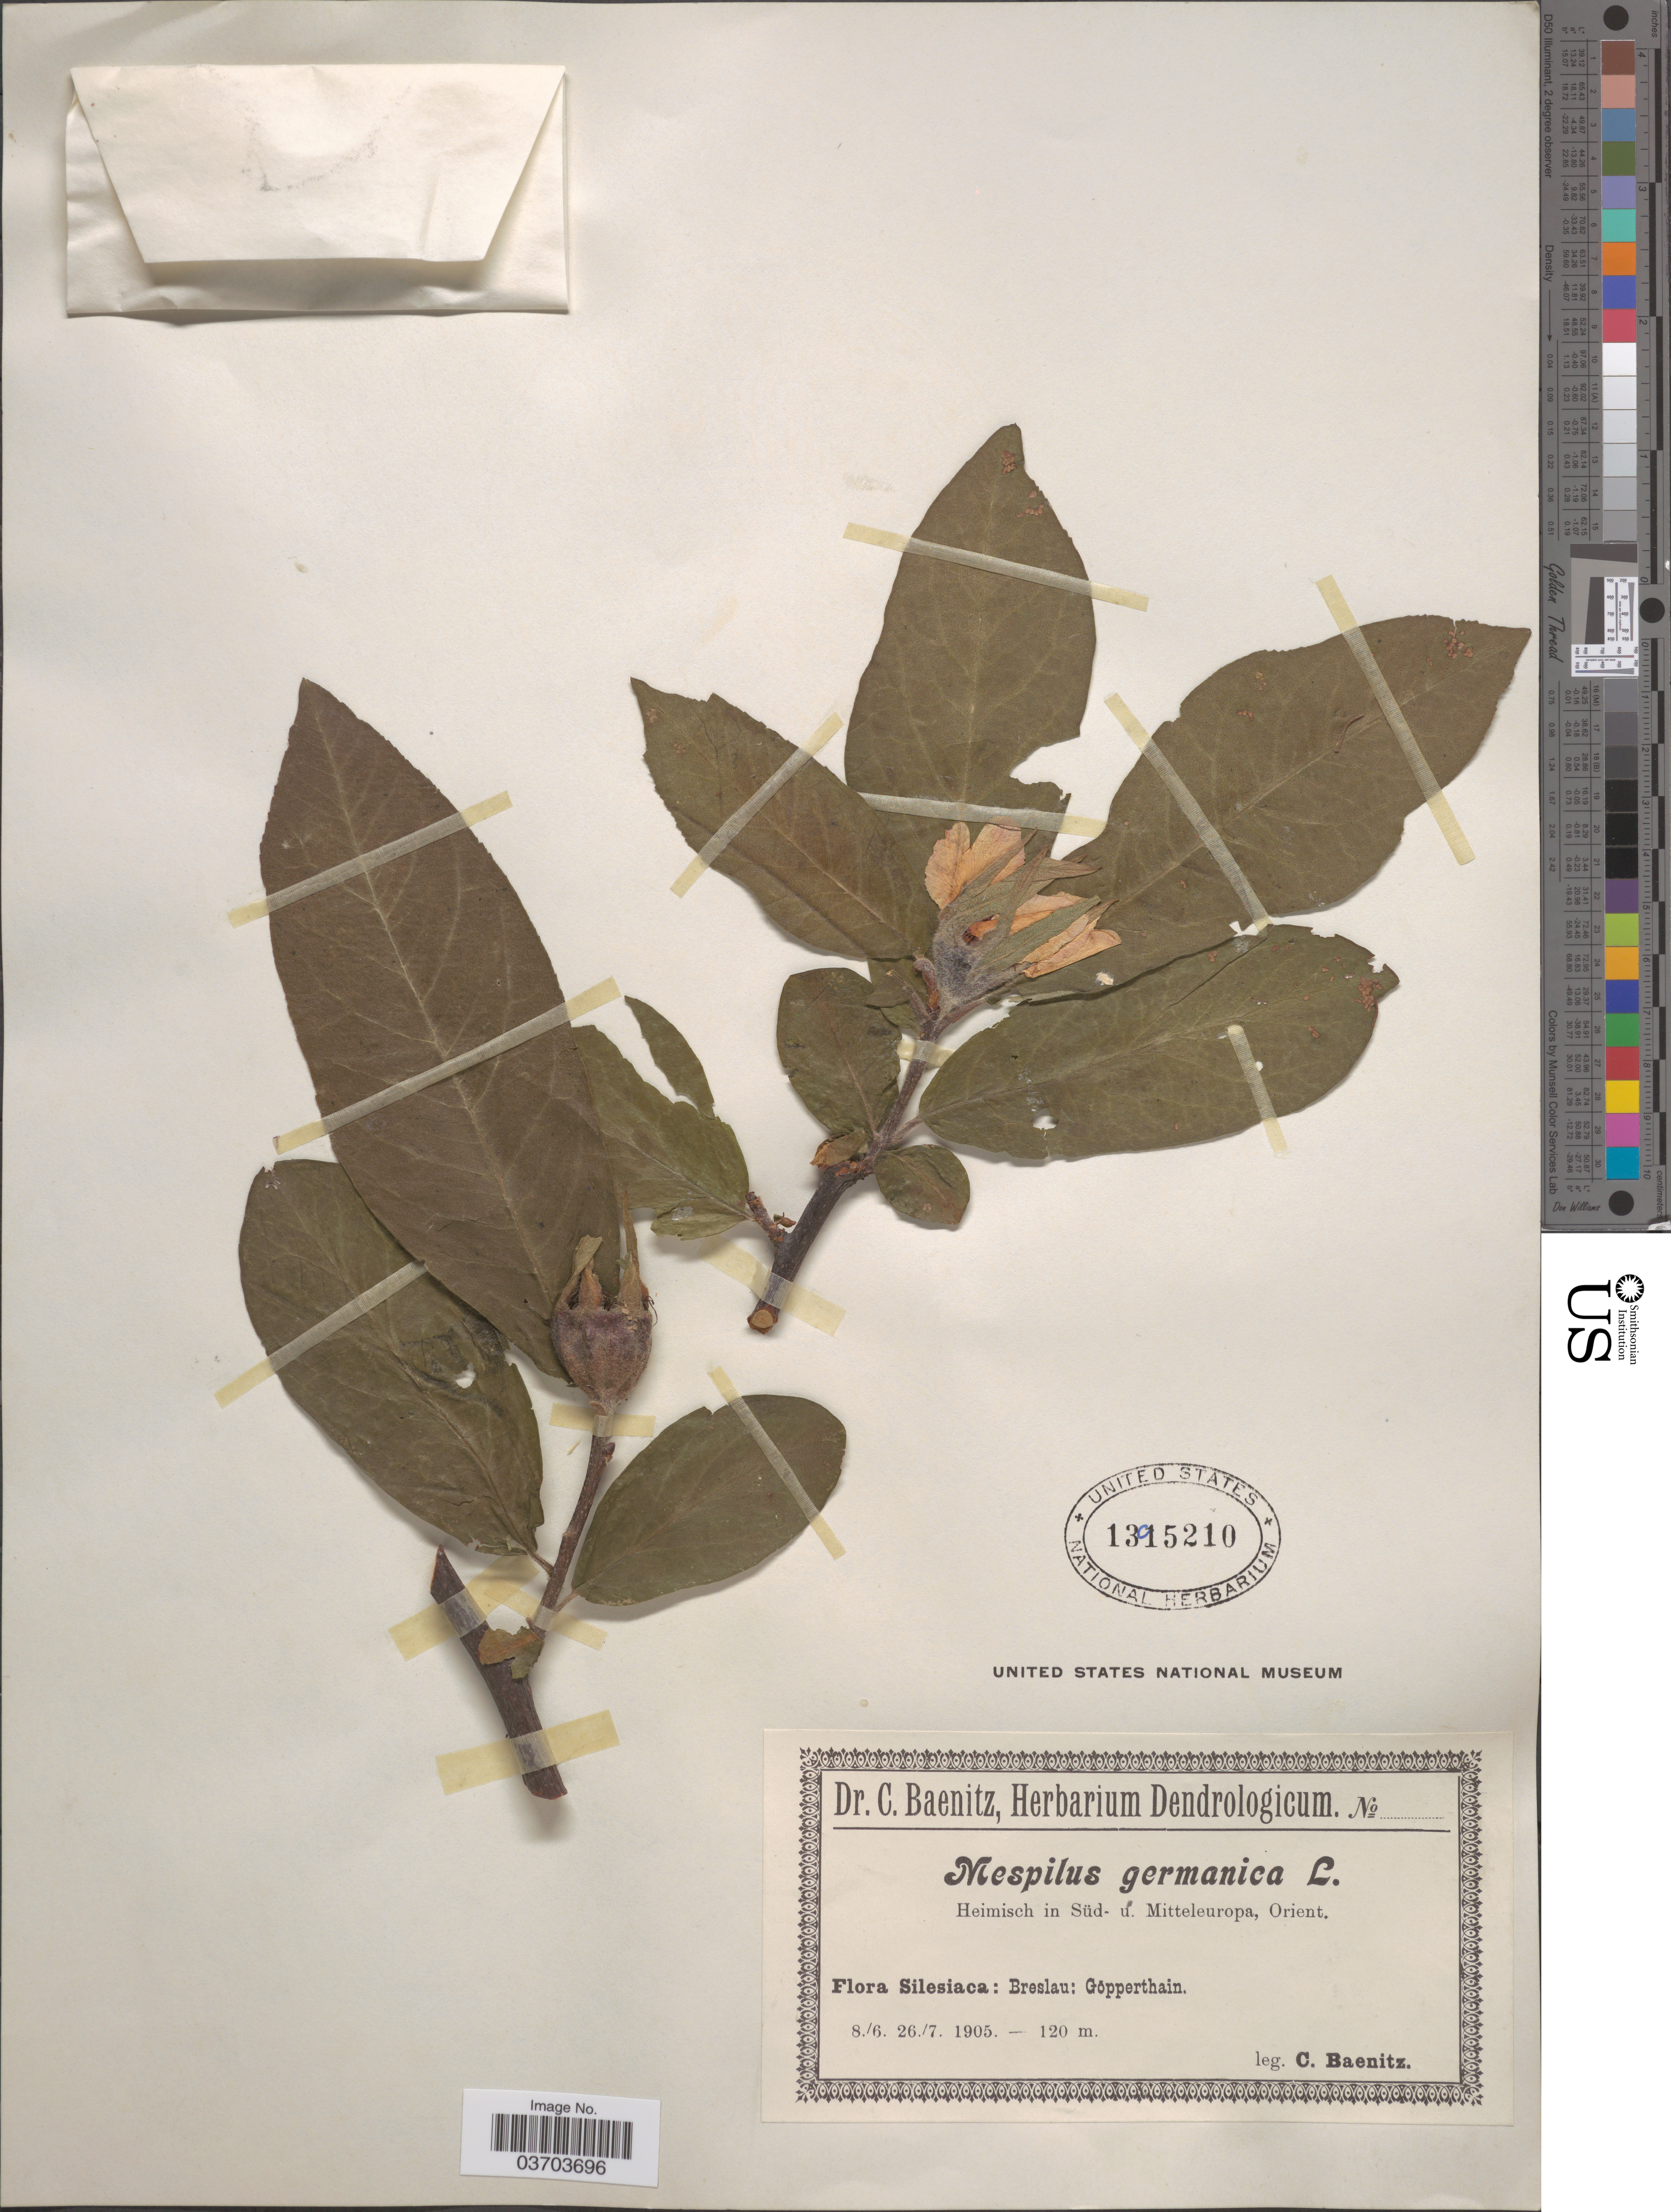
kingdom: Plantae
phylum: Tracheophyta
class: Magnoliopsida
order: Rosales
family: Rosaceae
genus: Crataegus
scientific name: Crataegus germanica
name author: (L.) Kuntze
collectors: C. G. Baenitz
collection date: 1905-06-08/1905-07-26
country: Poland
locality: Silesiaca: Breslau: Göpperthain.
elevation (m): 120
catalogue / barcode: US 1395210